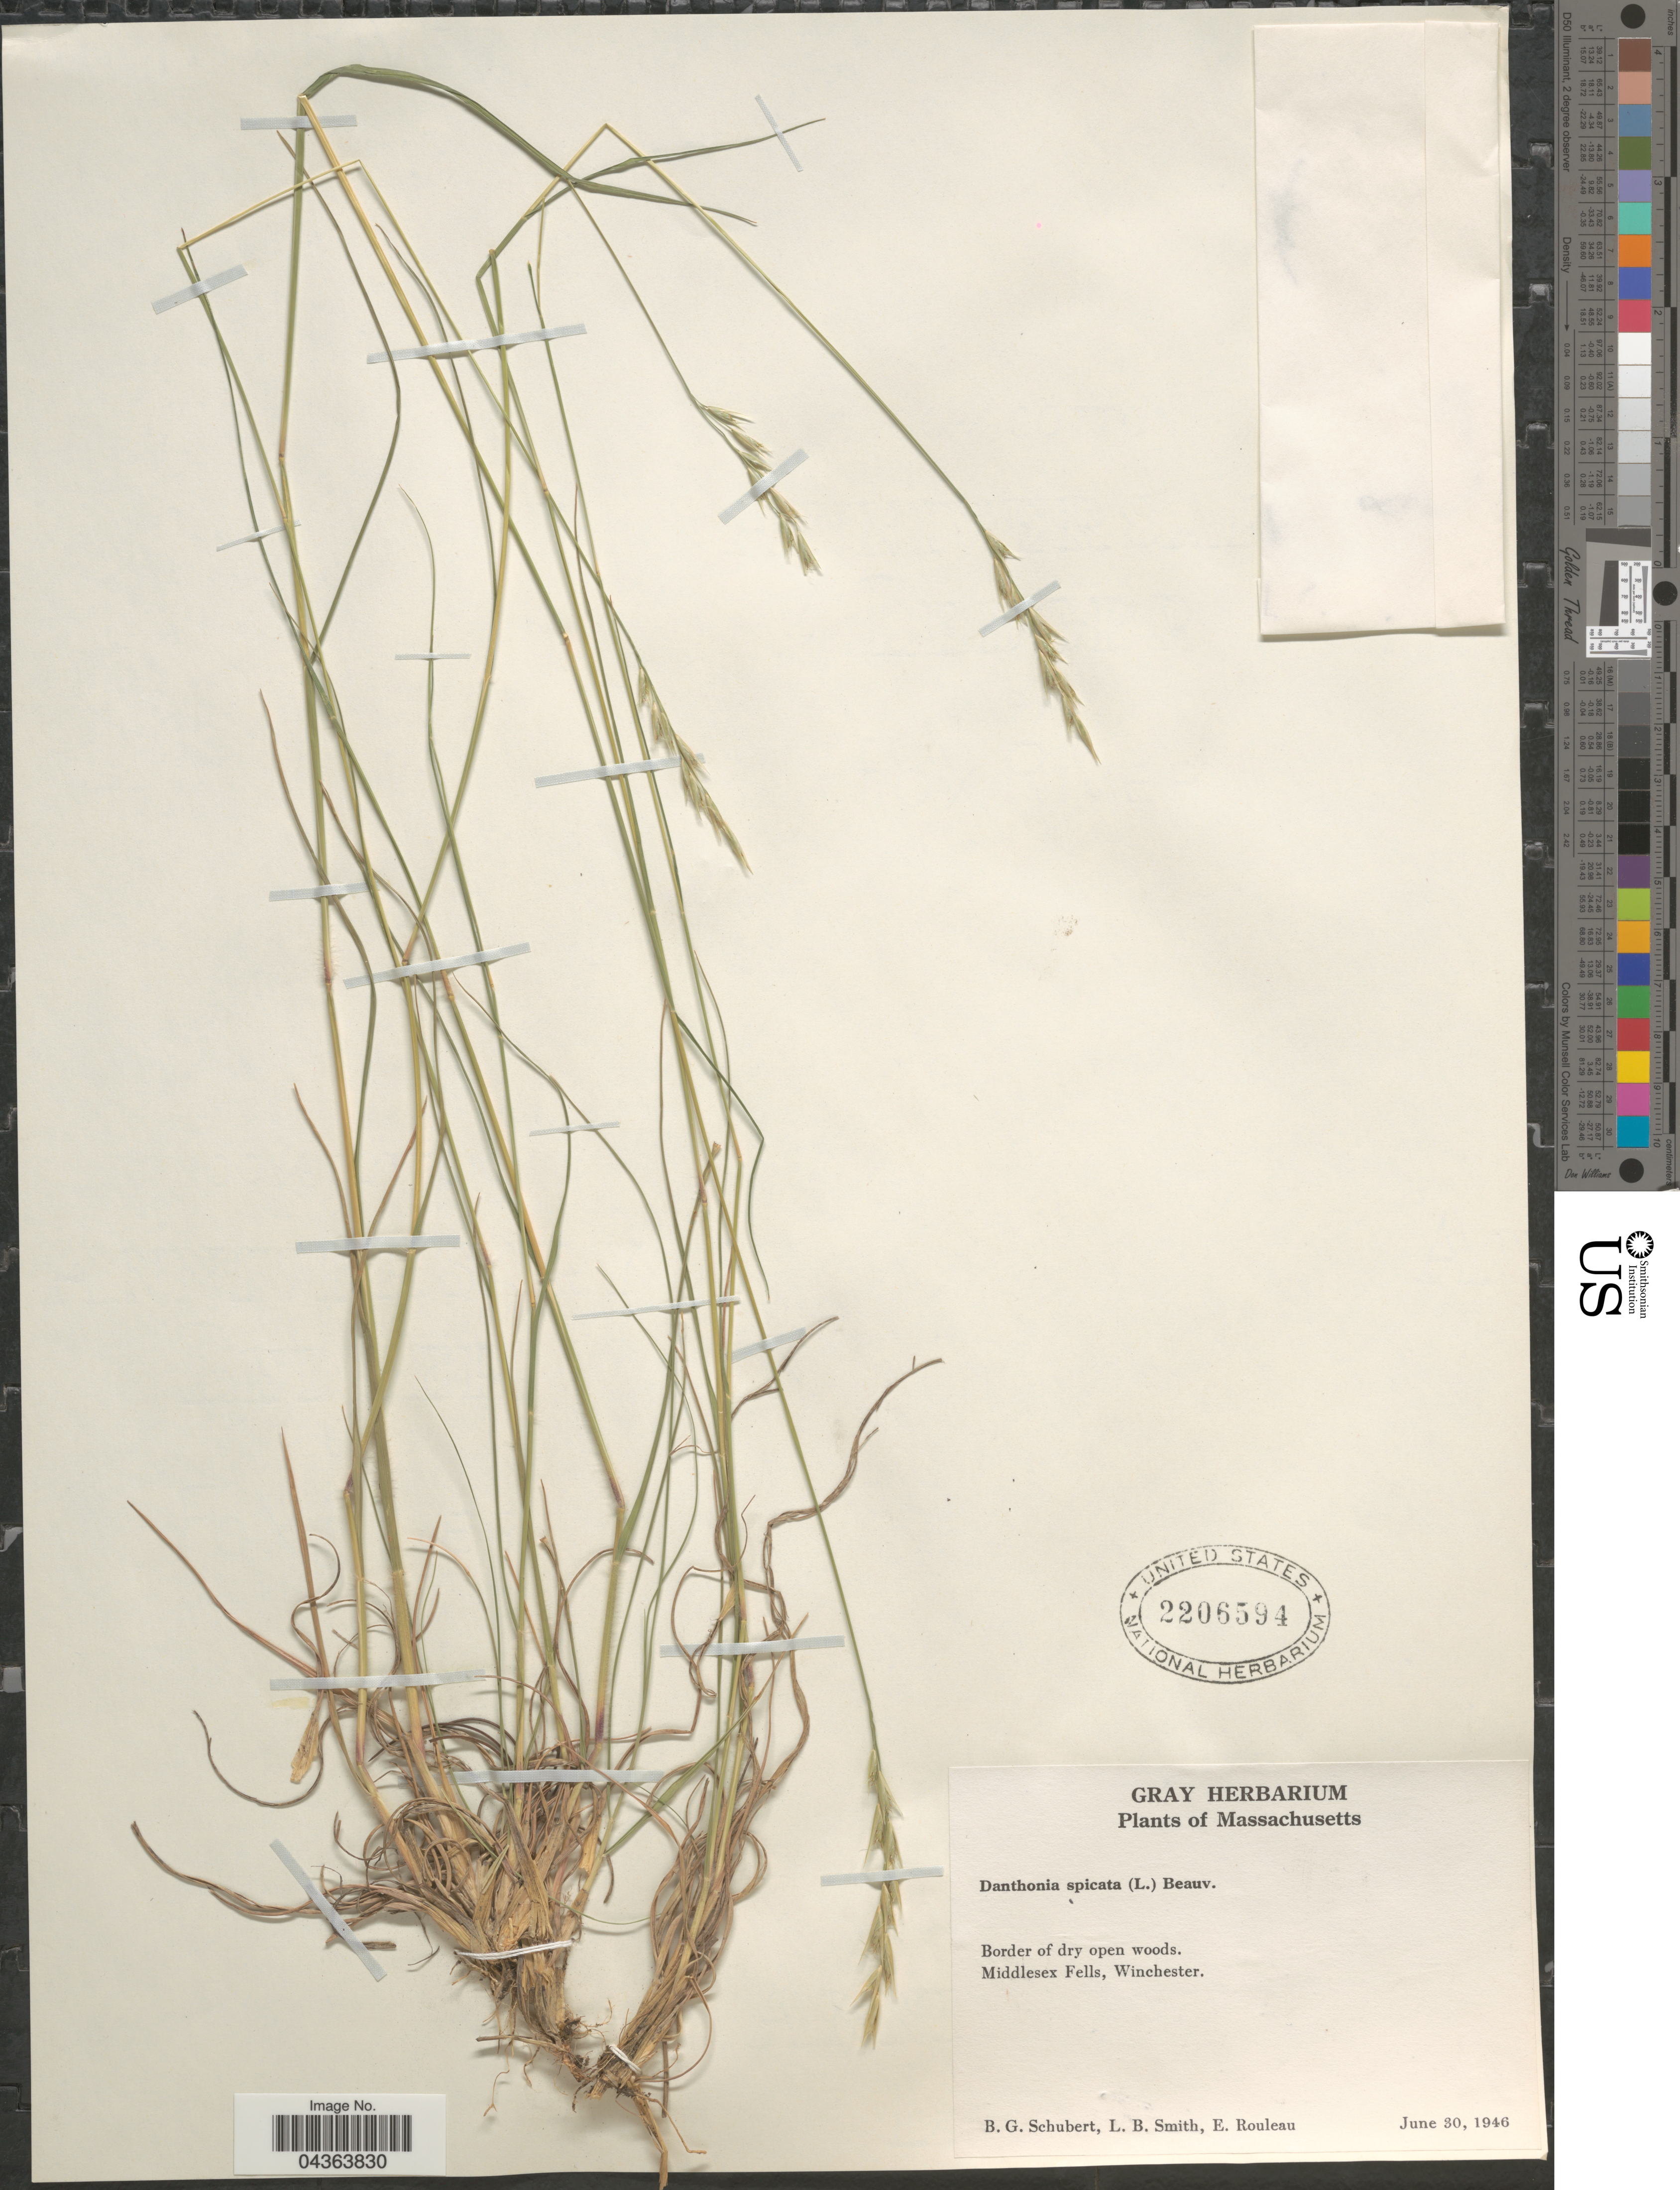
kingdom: Plantae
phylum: Tracheophyta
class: Liliopsida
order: Poales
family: Poaceae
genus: Danthonia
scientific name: Danthonia spicata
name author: (L.) P. Beauv. ex Roem. & Schult.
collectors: B. Schubert, L. Smith & E. Rouleau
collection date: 1946-06-30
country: United States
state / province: Massachusetts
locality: Middlesex Fells, Winchester.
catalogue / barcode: US 2206594